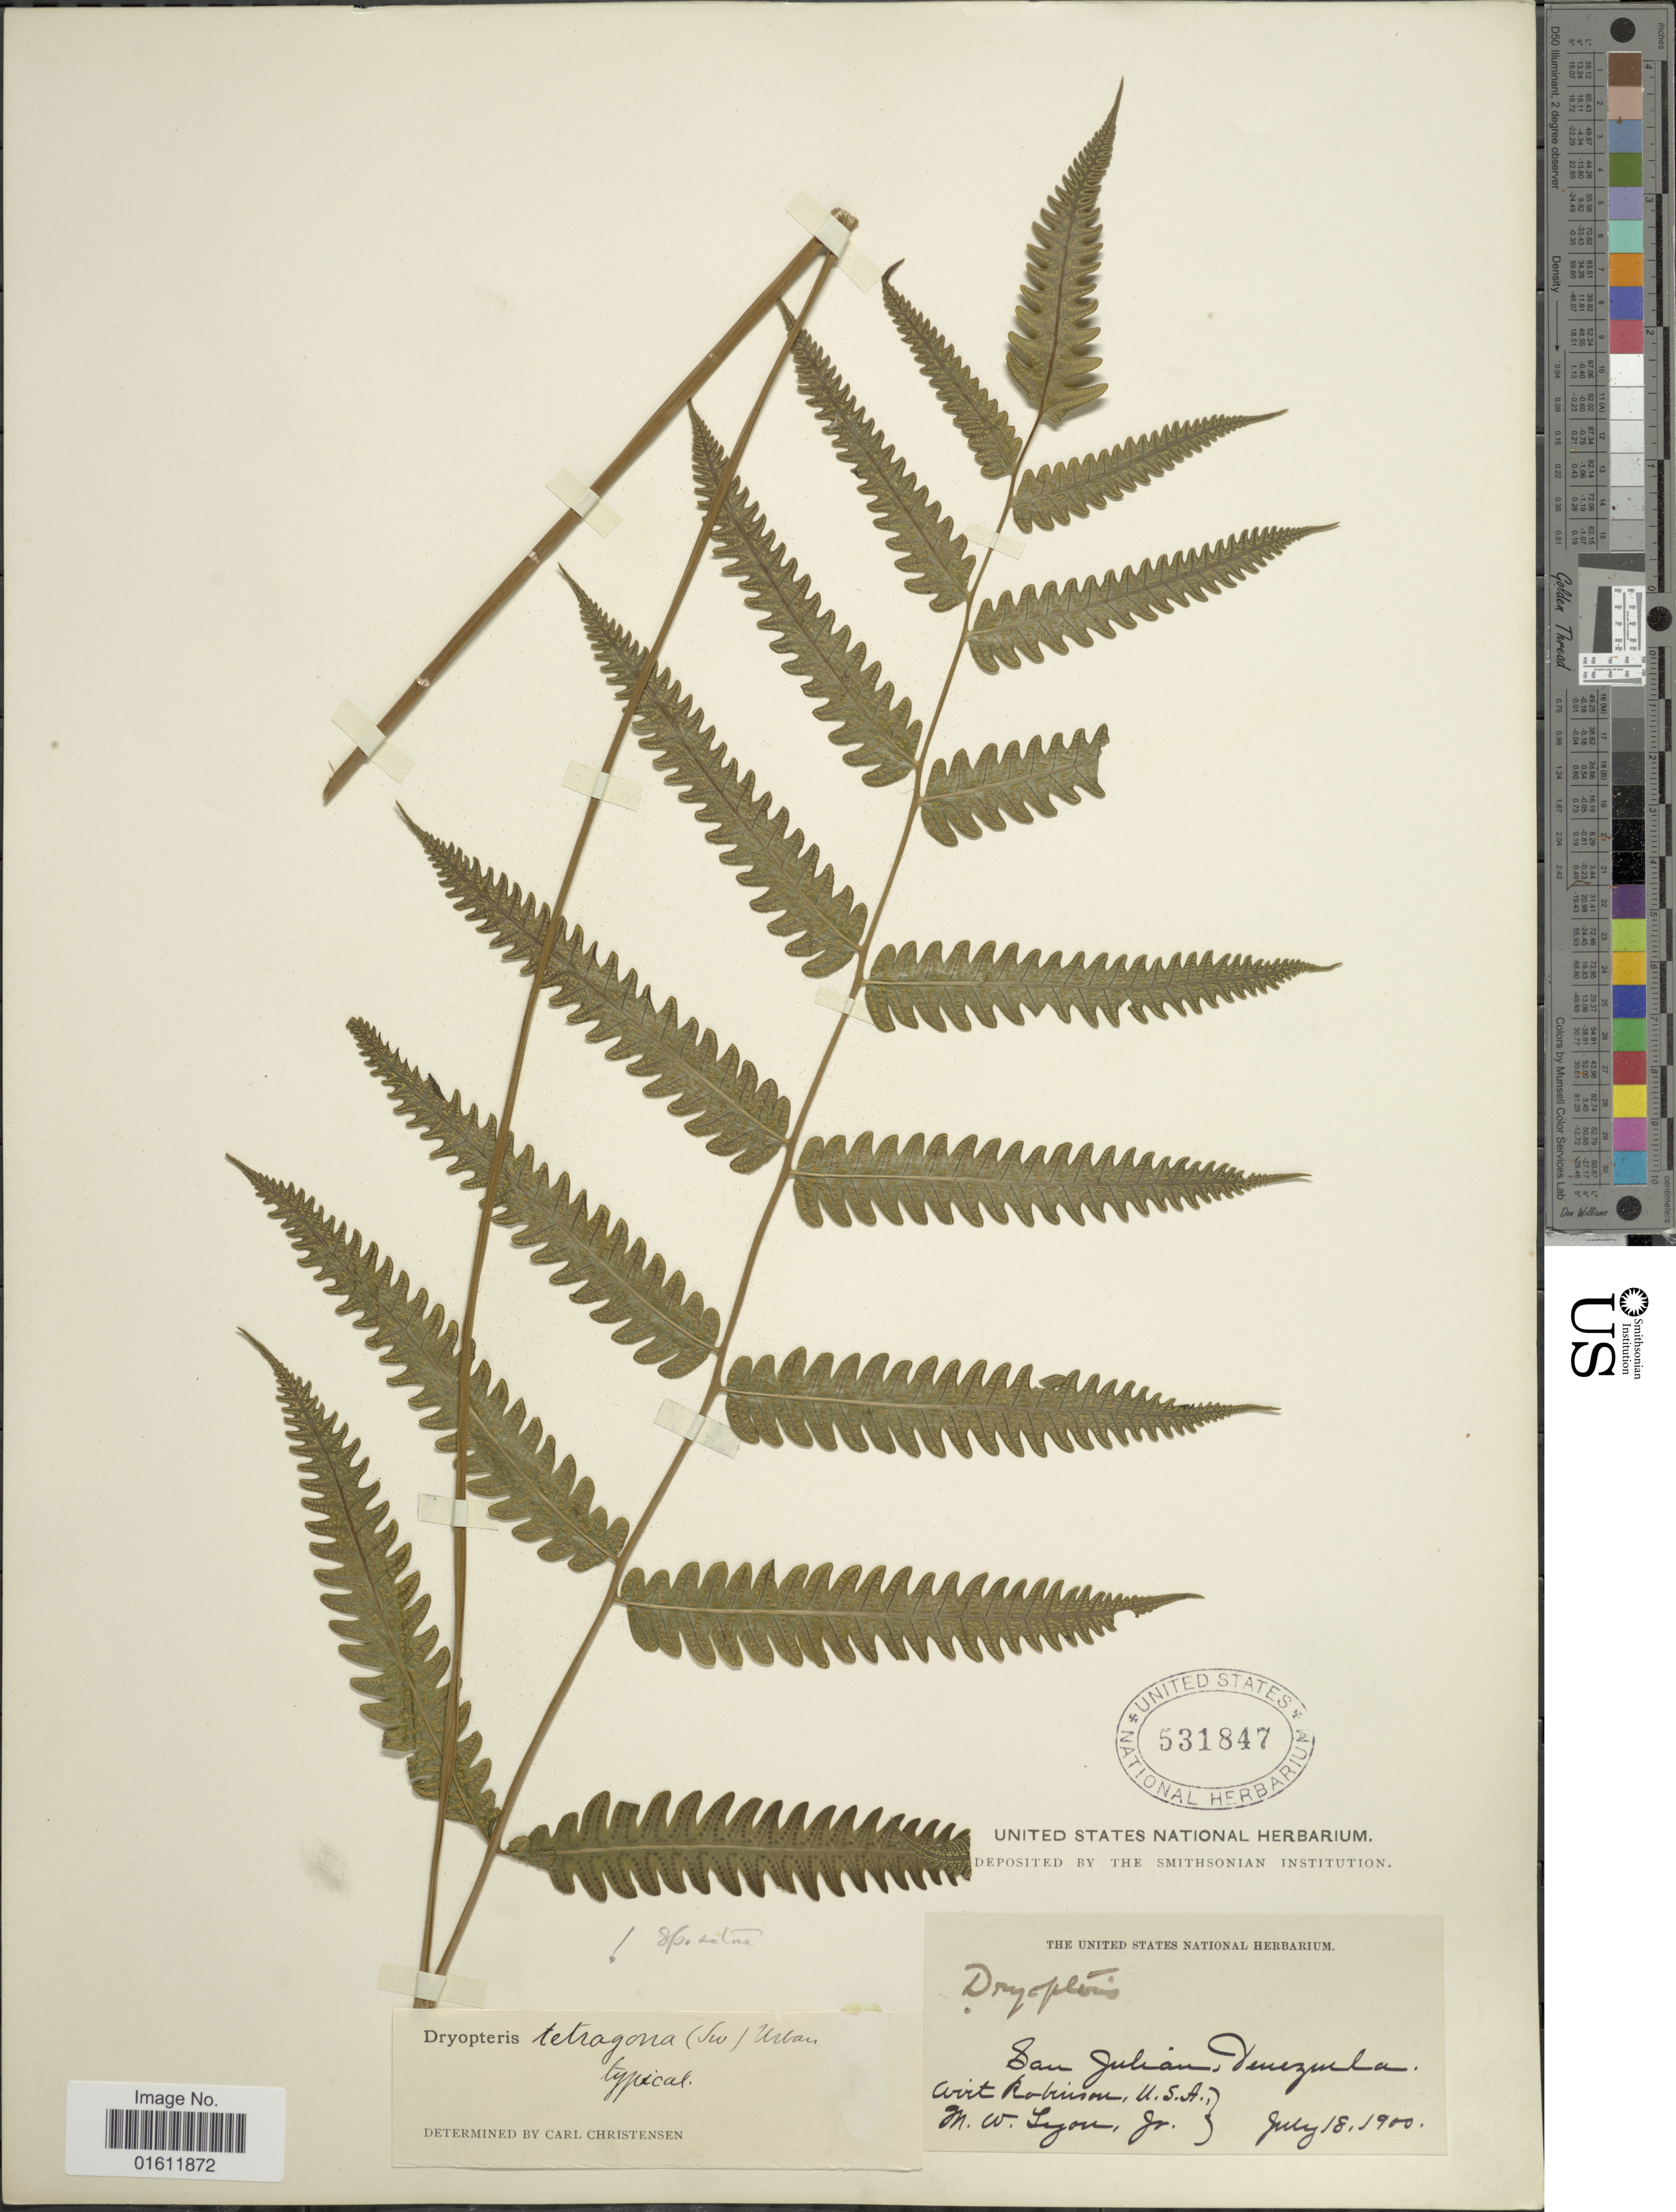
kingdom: Plantae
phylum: Tracheophyta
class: Polypodiopsida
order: Polypodiales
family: Thelypteridaceae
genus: Goniopteris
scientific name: Goniopteris tetragona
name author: (C. Presl) Sw.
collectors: C. Robinson & M. W. Lyon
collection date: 1900-07-18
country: Venezuela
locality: San Julian.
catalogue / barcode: US 531847